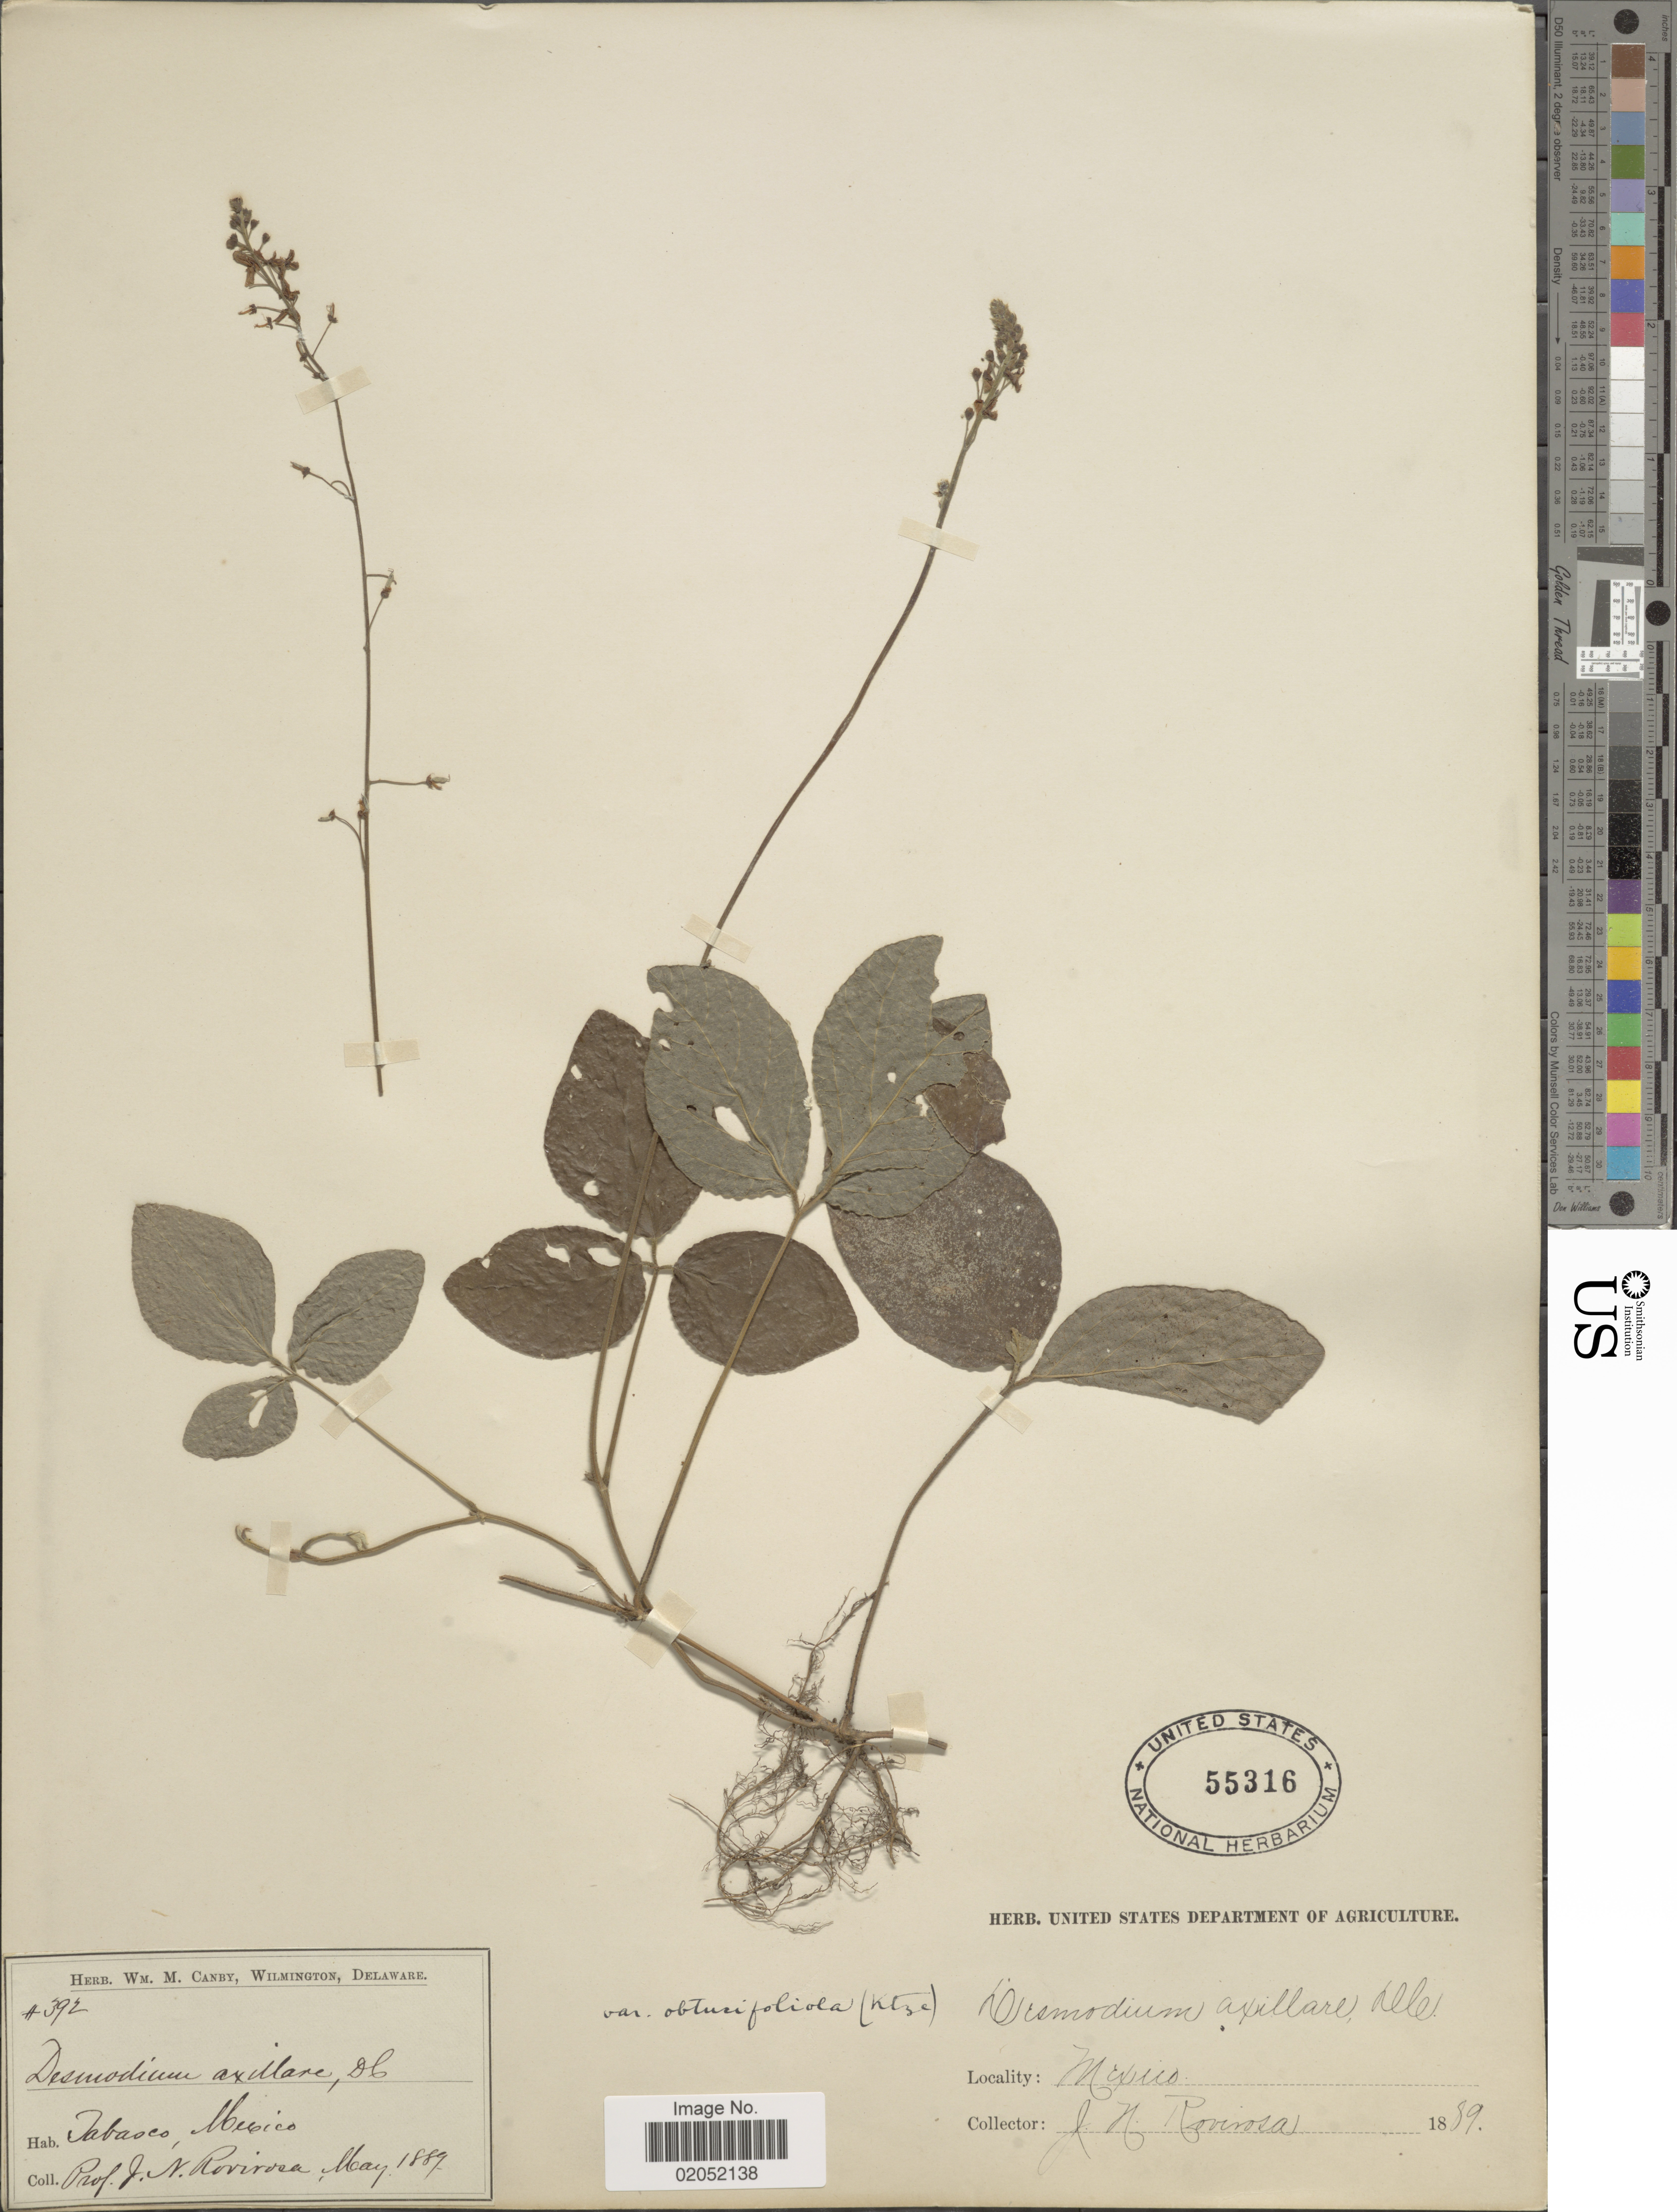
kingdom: Plantae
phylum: Tracheophyta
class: Magnoliopsida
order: Fabales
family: Fabaceae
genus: Desmodium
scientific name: Desmodium axillare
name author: (Sw.) DC.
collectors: J. N. Rovirosa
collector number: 392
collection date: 1889-05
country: Mexico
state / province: Tabasco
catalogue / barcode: US 55316